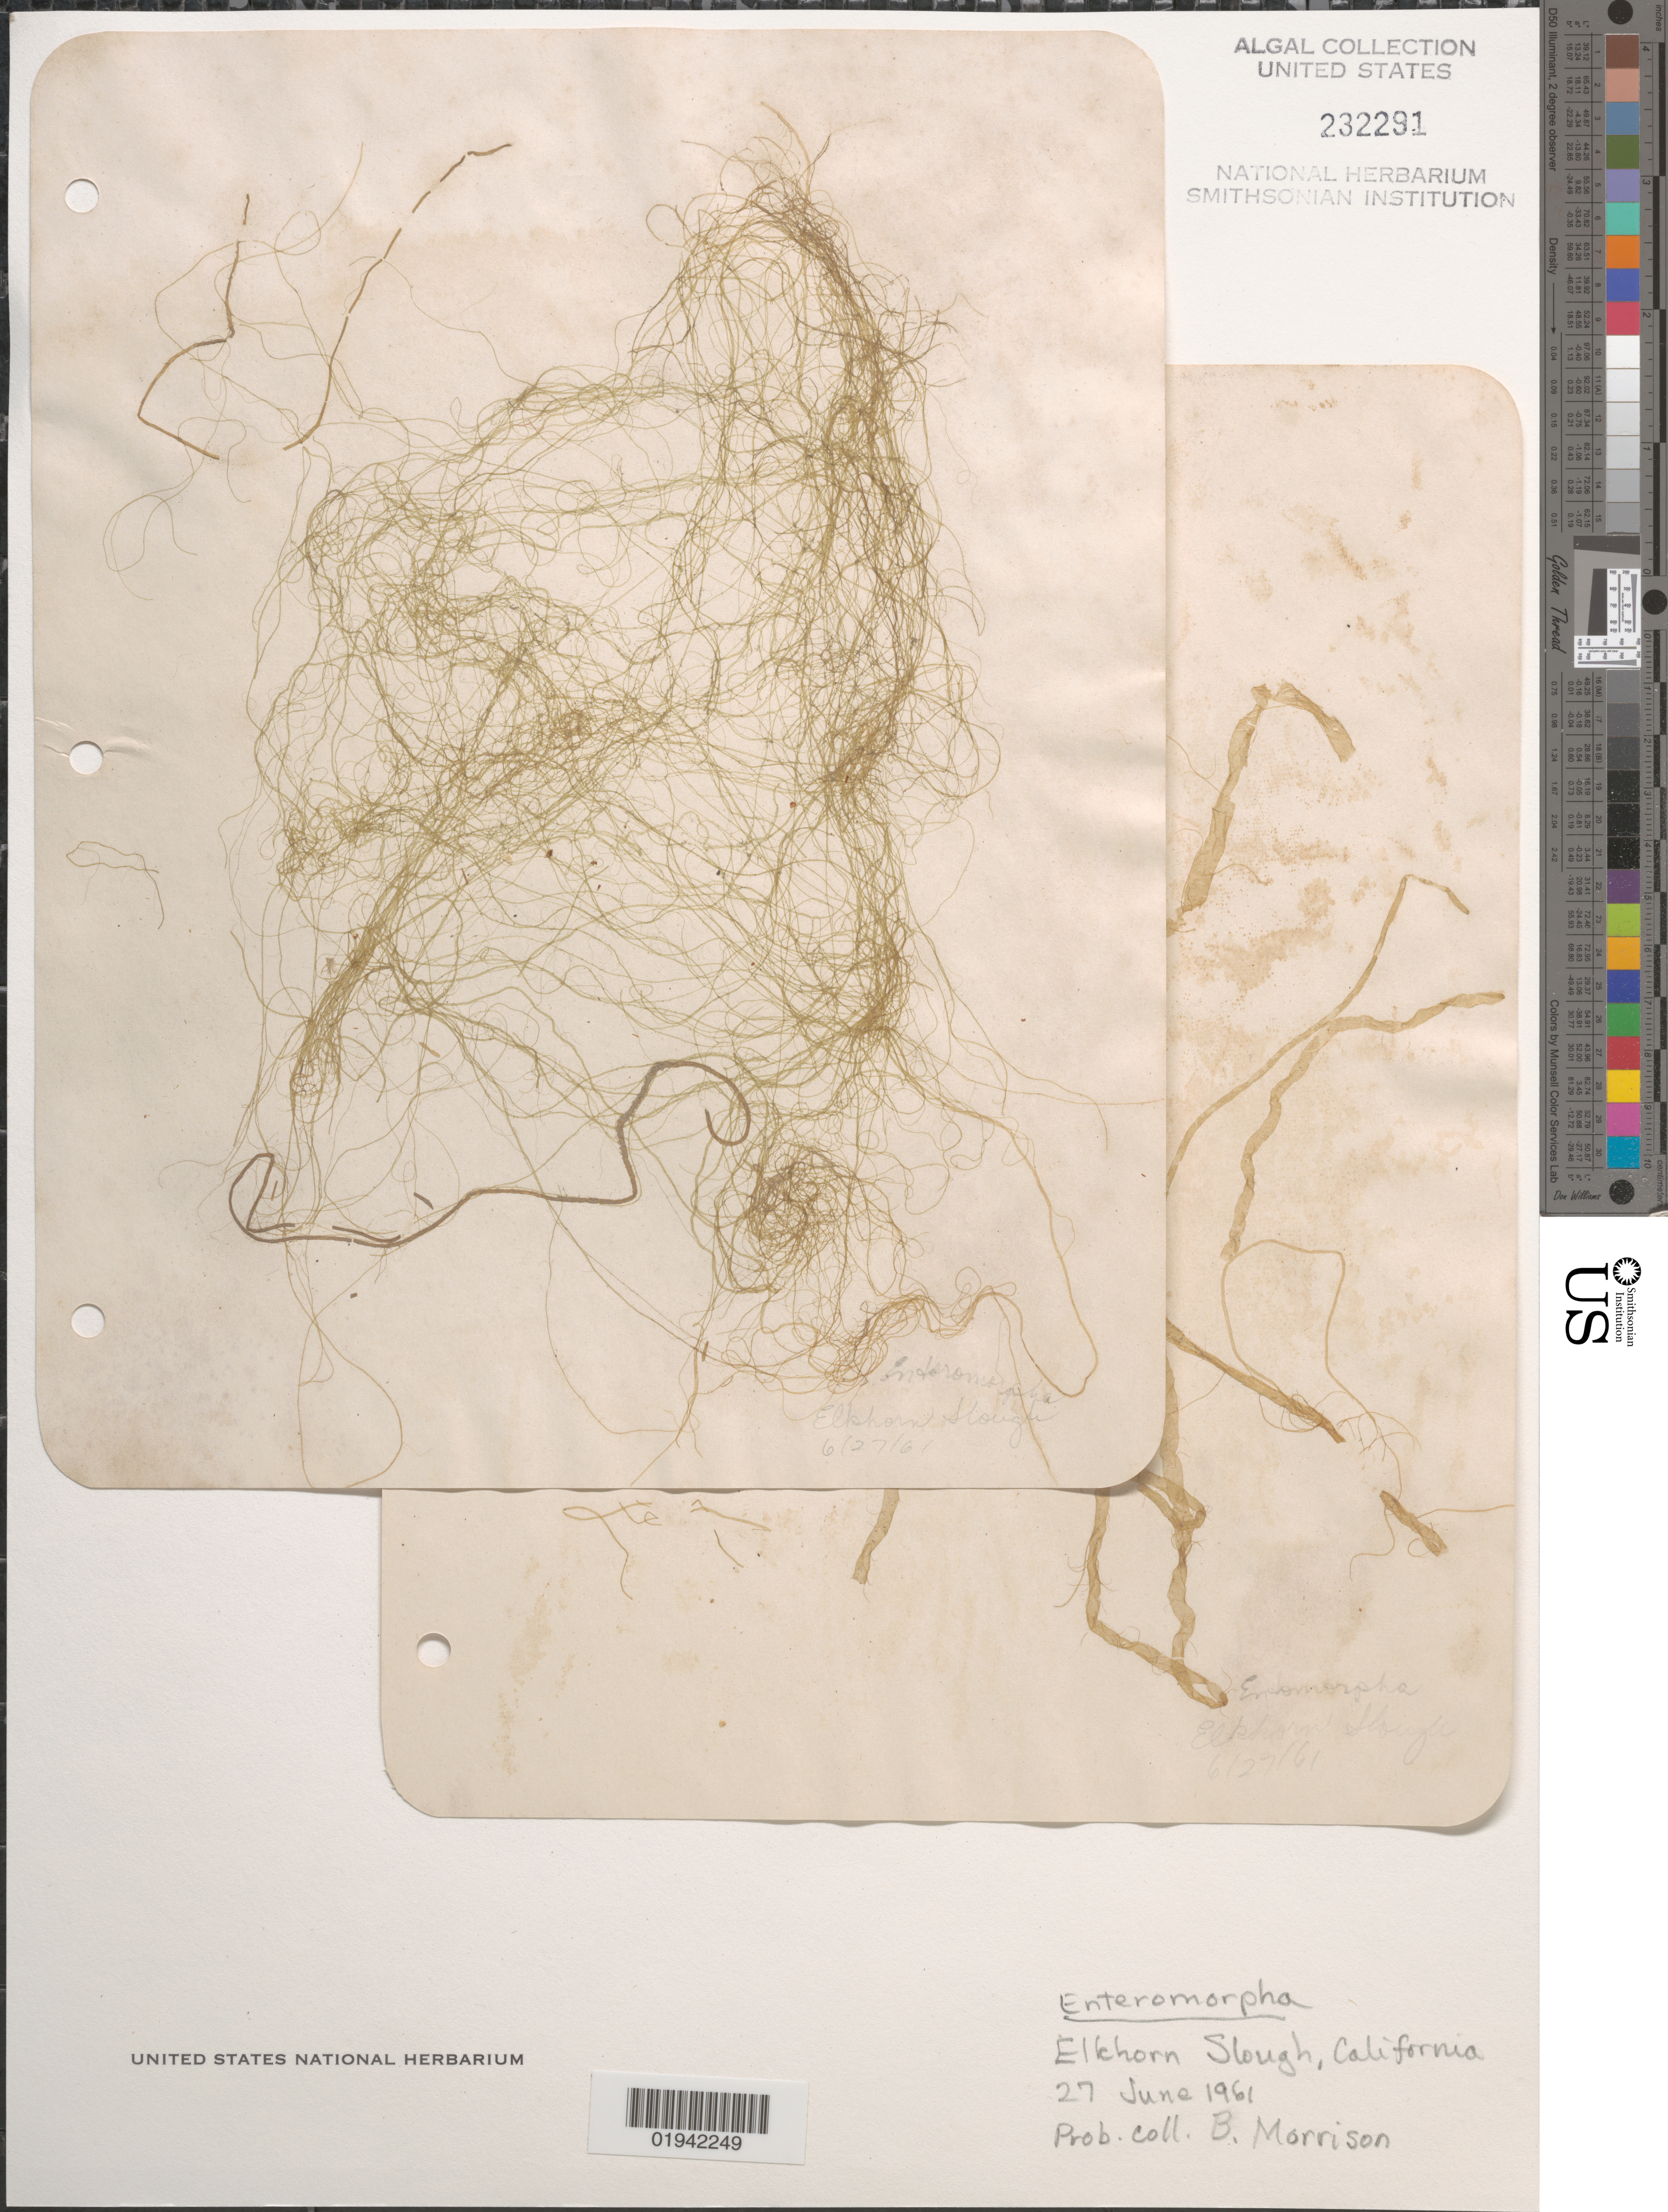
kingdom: Plantae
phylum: Chlorophyta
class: Ulvophyceae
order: Ulvales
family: Ulvaceae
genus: Enteromorpha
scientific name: Enteromorpha sp.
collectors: B. Morrison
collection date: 1961-06-27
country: United States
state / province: California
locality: Elkhorn Slough.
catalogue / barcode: US 232291